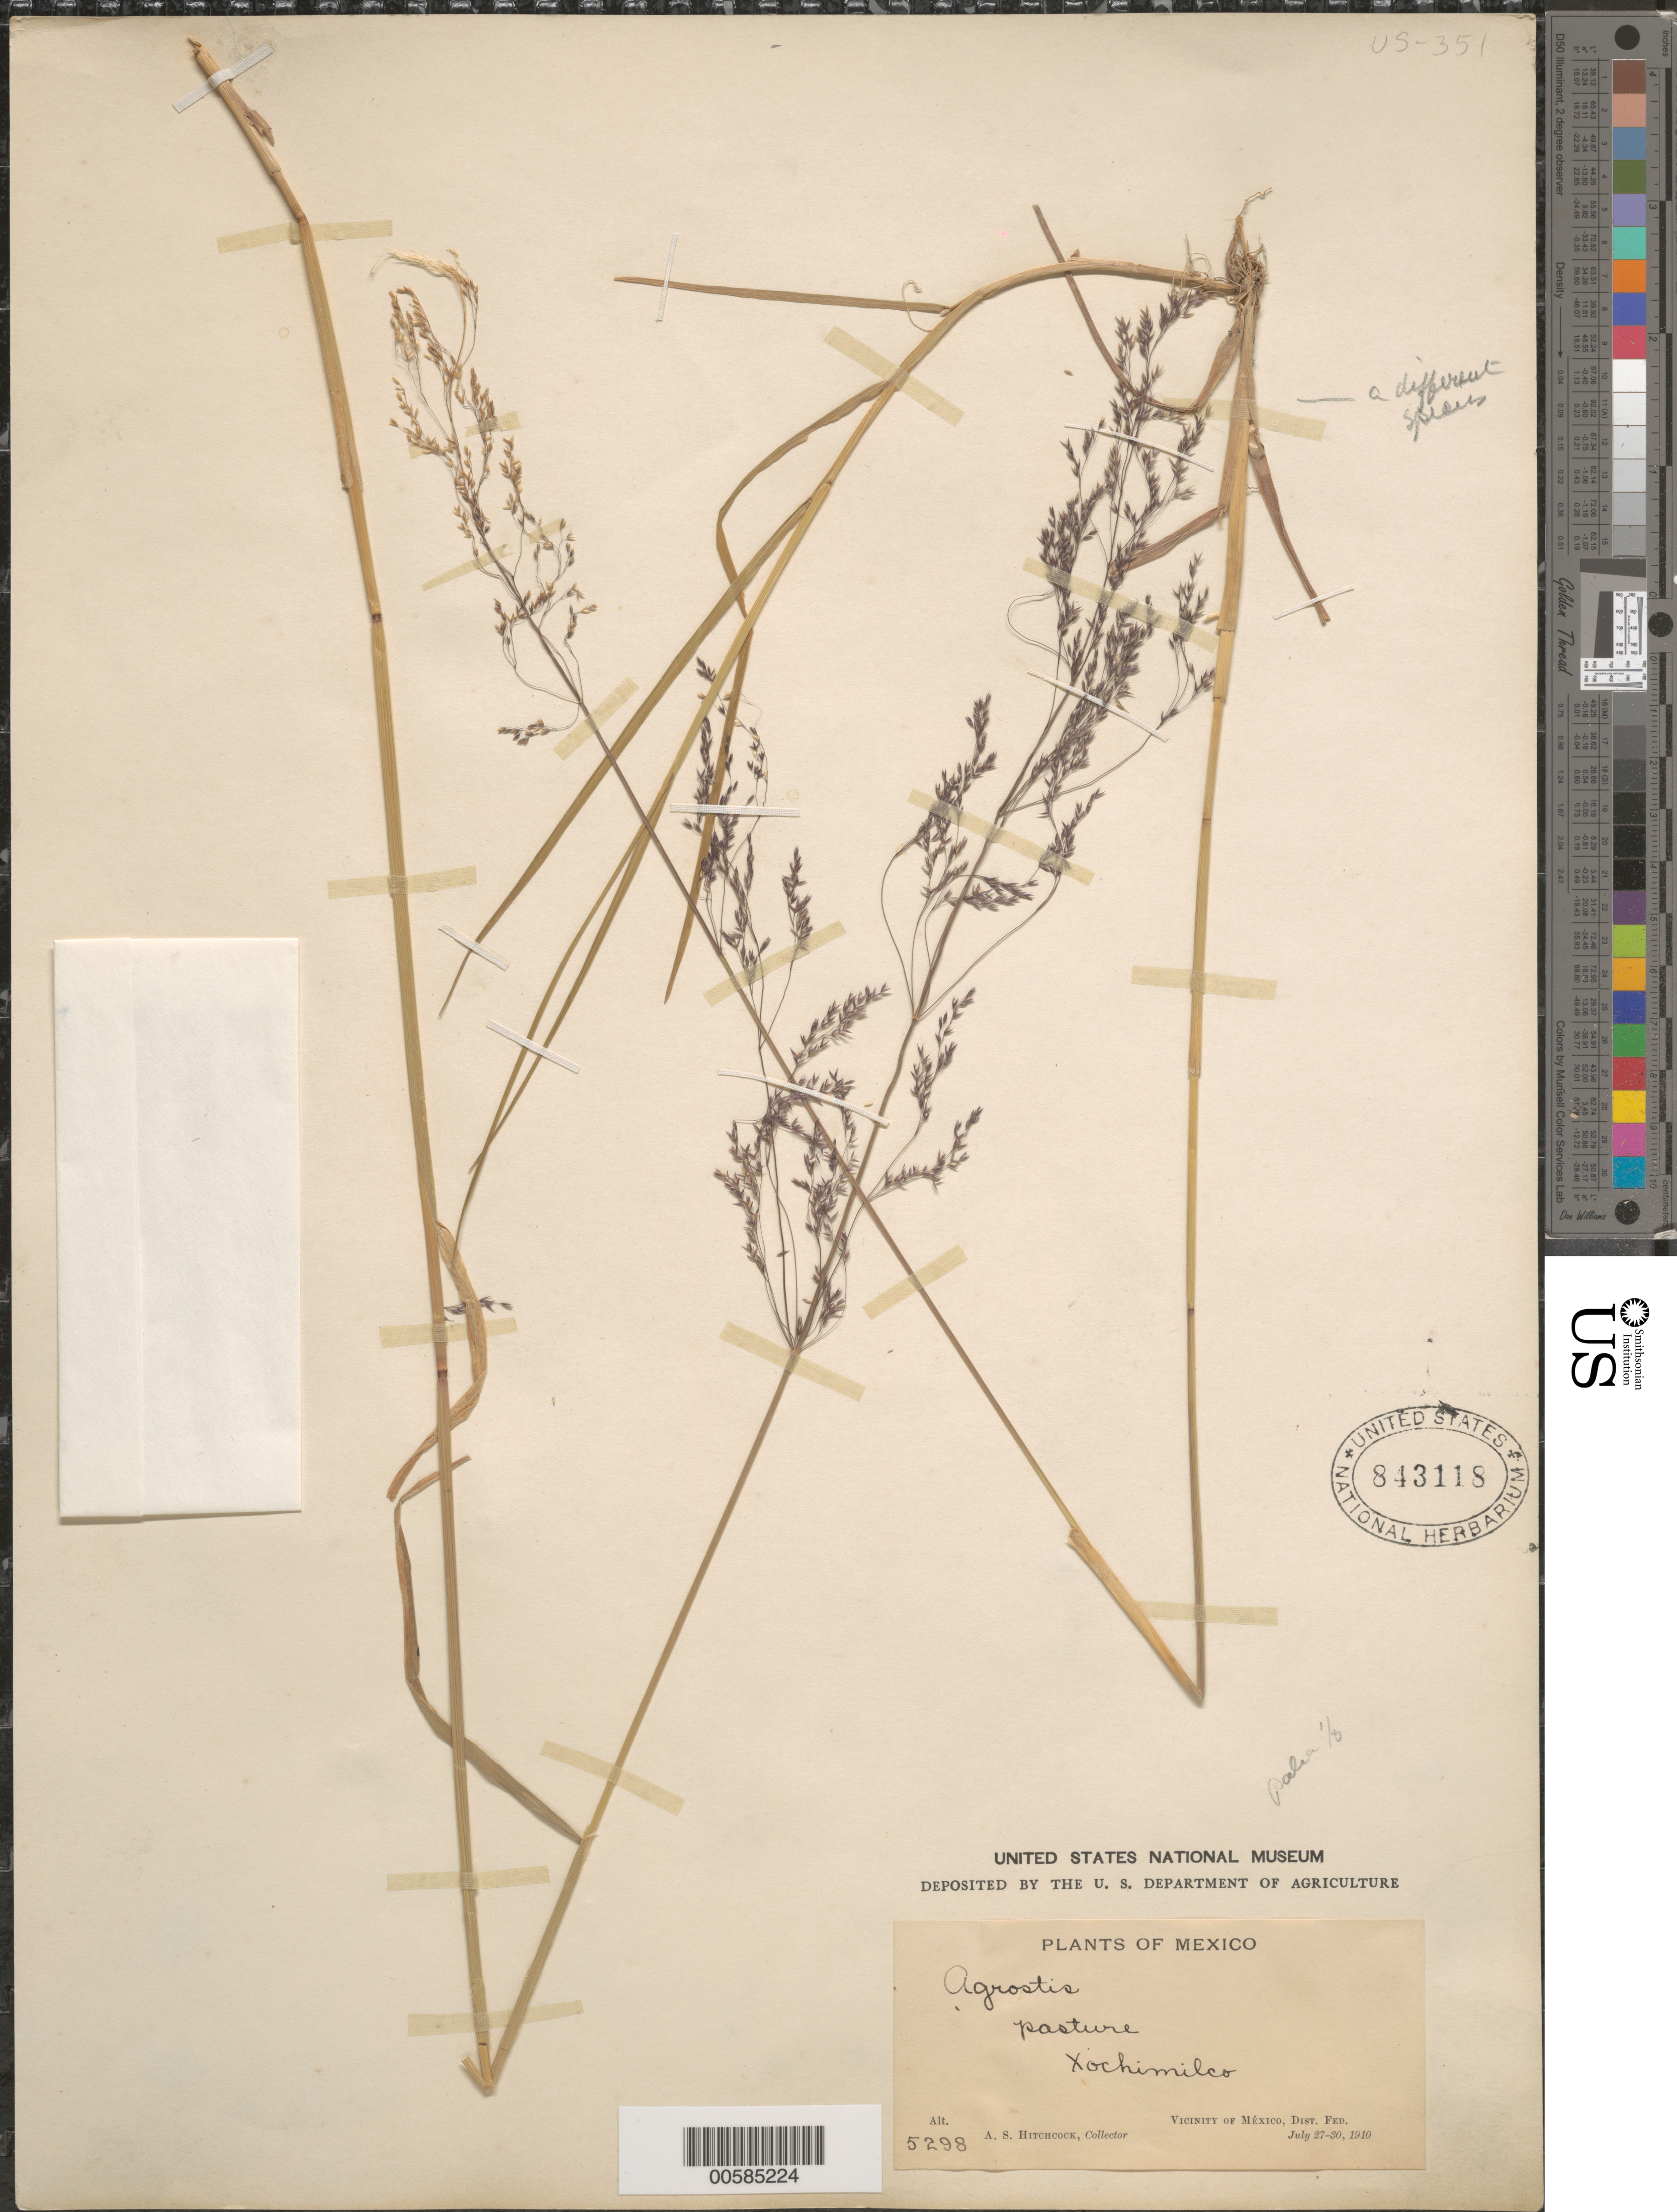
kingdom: Plantae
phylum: Tracheophyta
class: Liliopsida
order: Poales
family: Poaceae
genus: Agrostis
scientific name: Agrostis sp.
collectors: A. S. Hitchcock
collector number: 5298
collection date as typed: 27 Jul 1910 to 30 Jul 1910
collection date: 1910-07-27/1910-07-30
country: Mexico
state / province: Distrito Federal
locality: Xochimilco, Vicinity of MTxico.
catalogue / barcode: US 843118